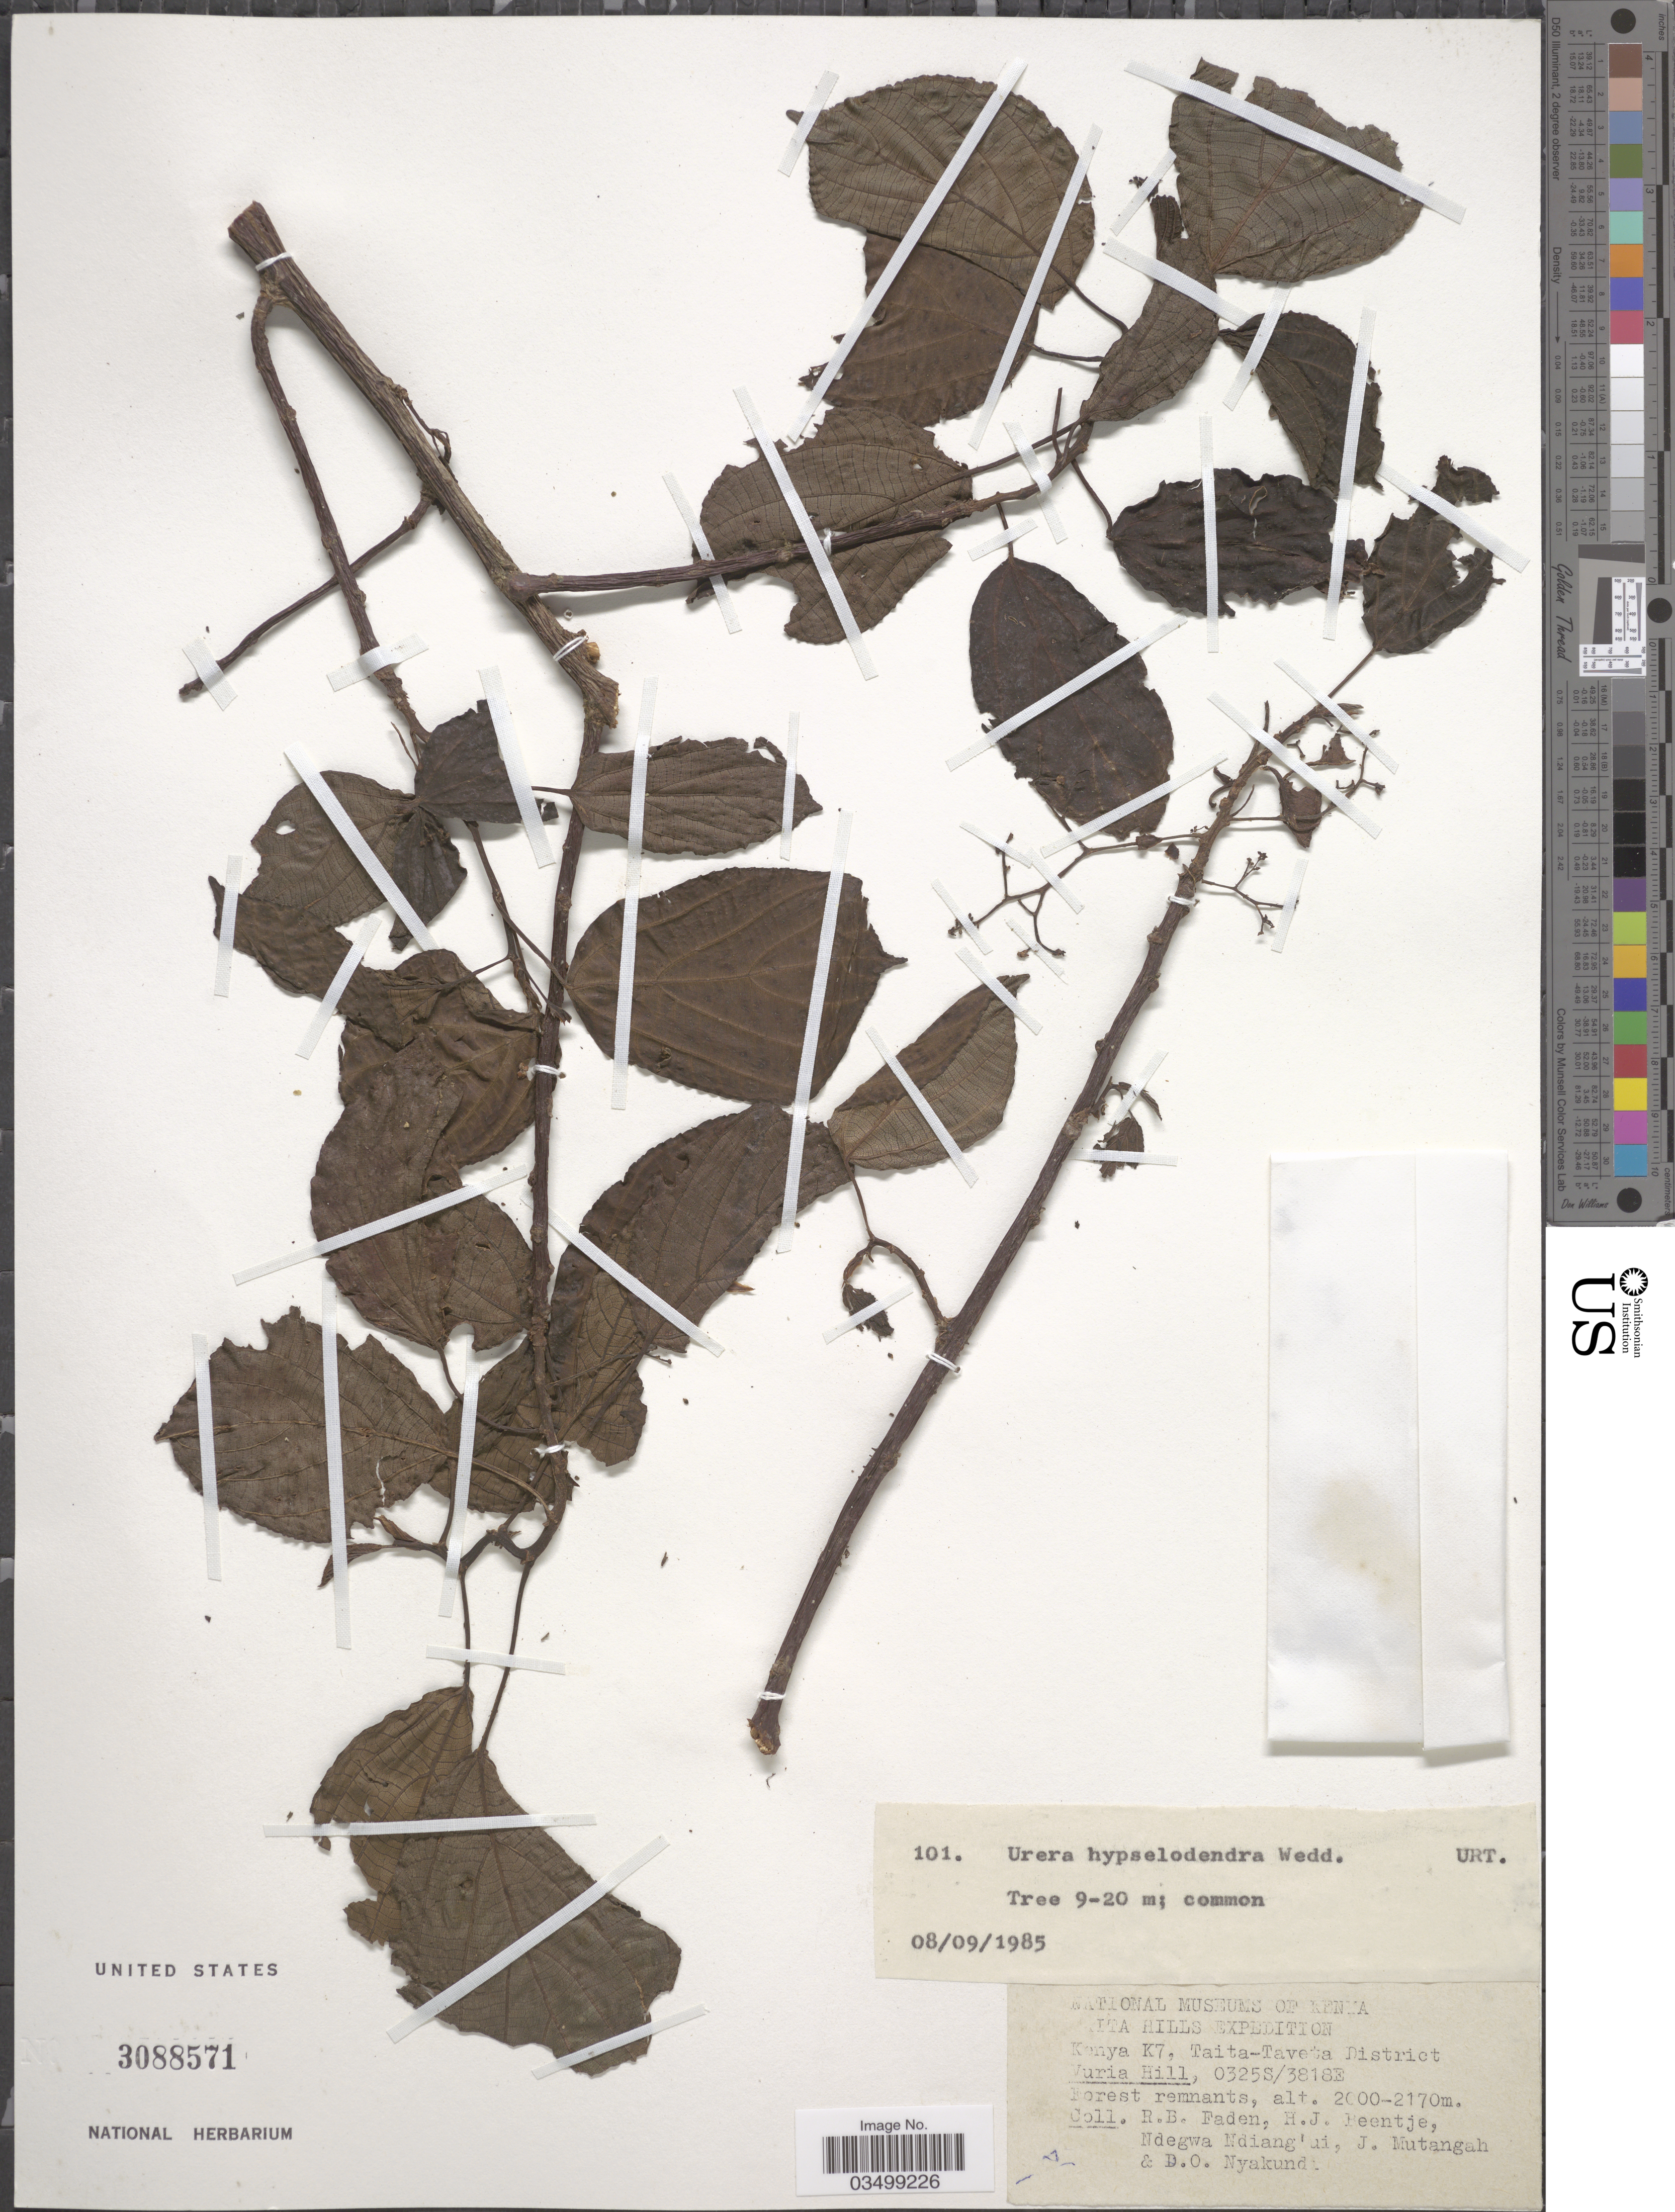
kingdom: Plantae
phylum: Tracheophyta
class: Magnoliopsida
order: Rosales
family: Urticaceae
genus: Scepocarpus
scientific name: Scepocarpus hypselodendron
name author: (Hochst. ex A. Rich.) T. Wells & A. K. Monro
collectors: R. B. Faden, H. J. Beentje, Ndegwa Ndiang'ui, J. Mutangah & D. Nyakundi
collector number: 101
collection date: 1985-09-08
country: Kenya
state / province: Taita Taveta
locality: Kenya K7, Taita-Taveta District. Vuria Hill.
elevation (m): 2000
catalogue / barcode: US 3088571